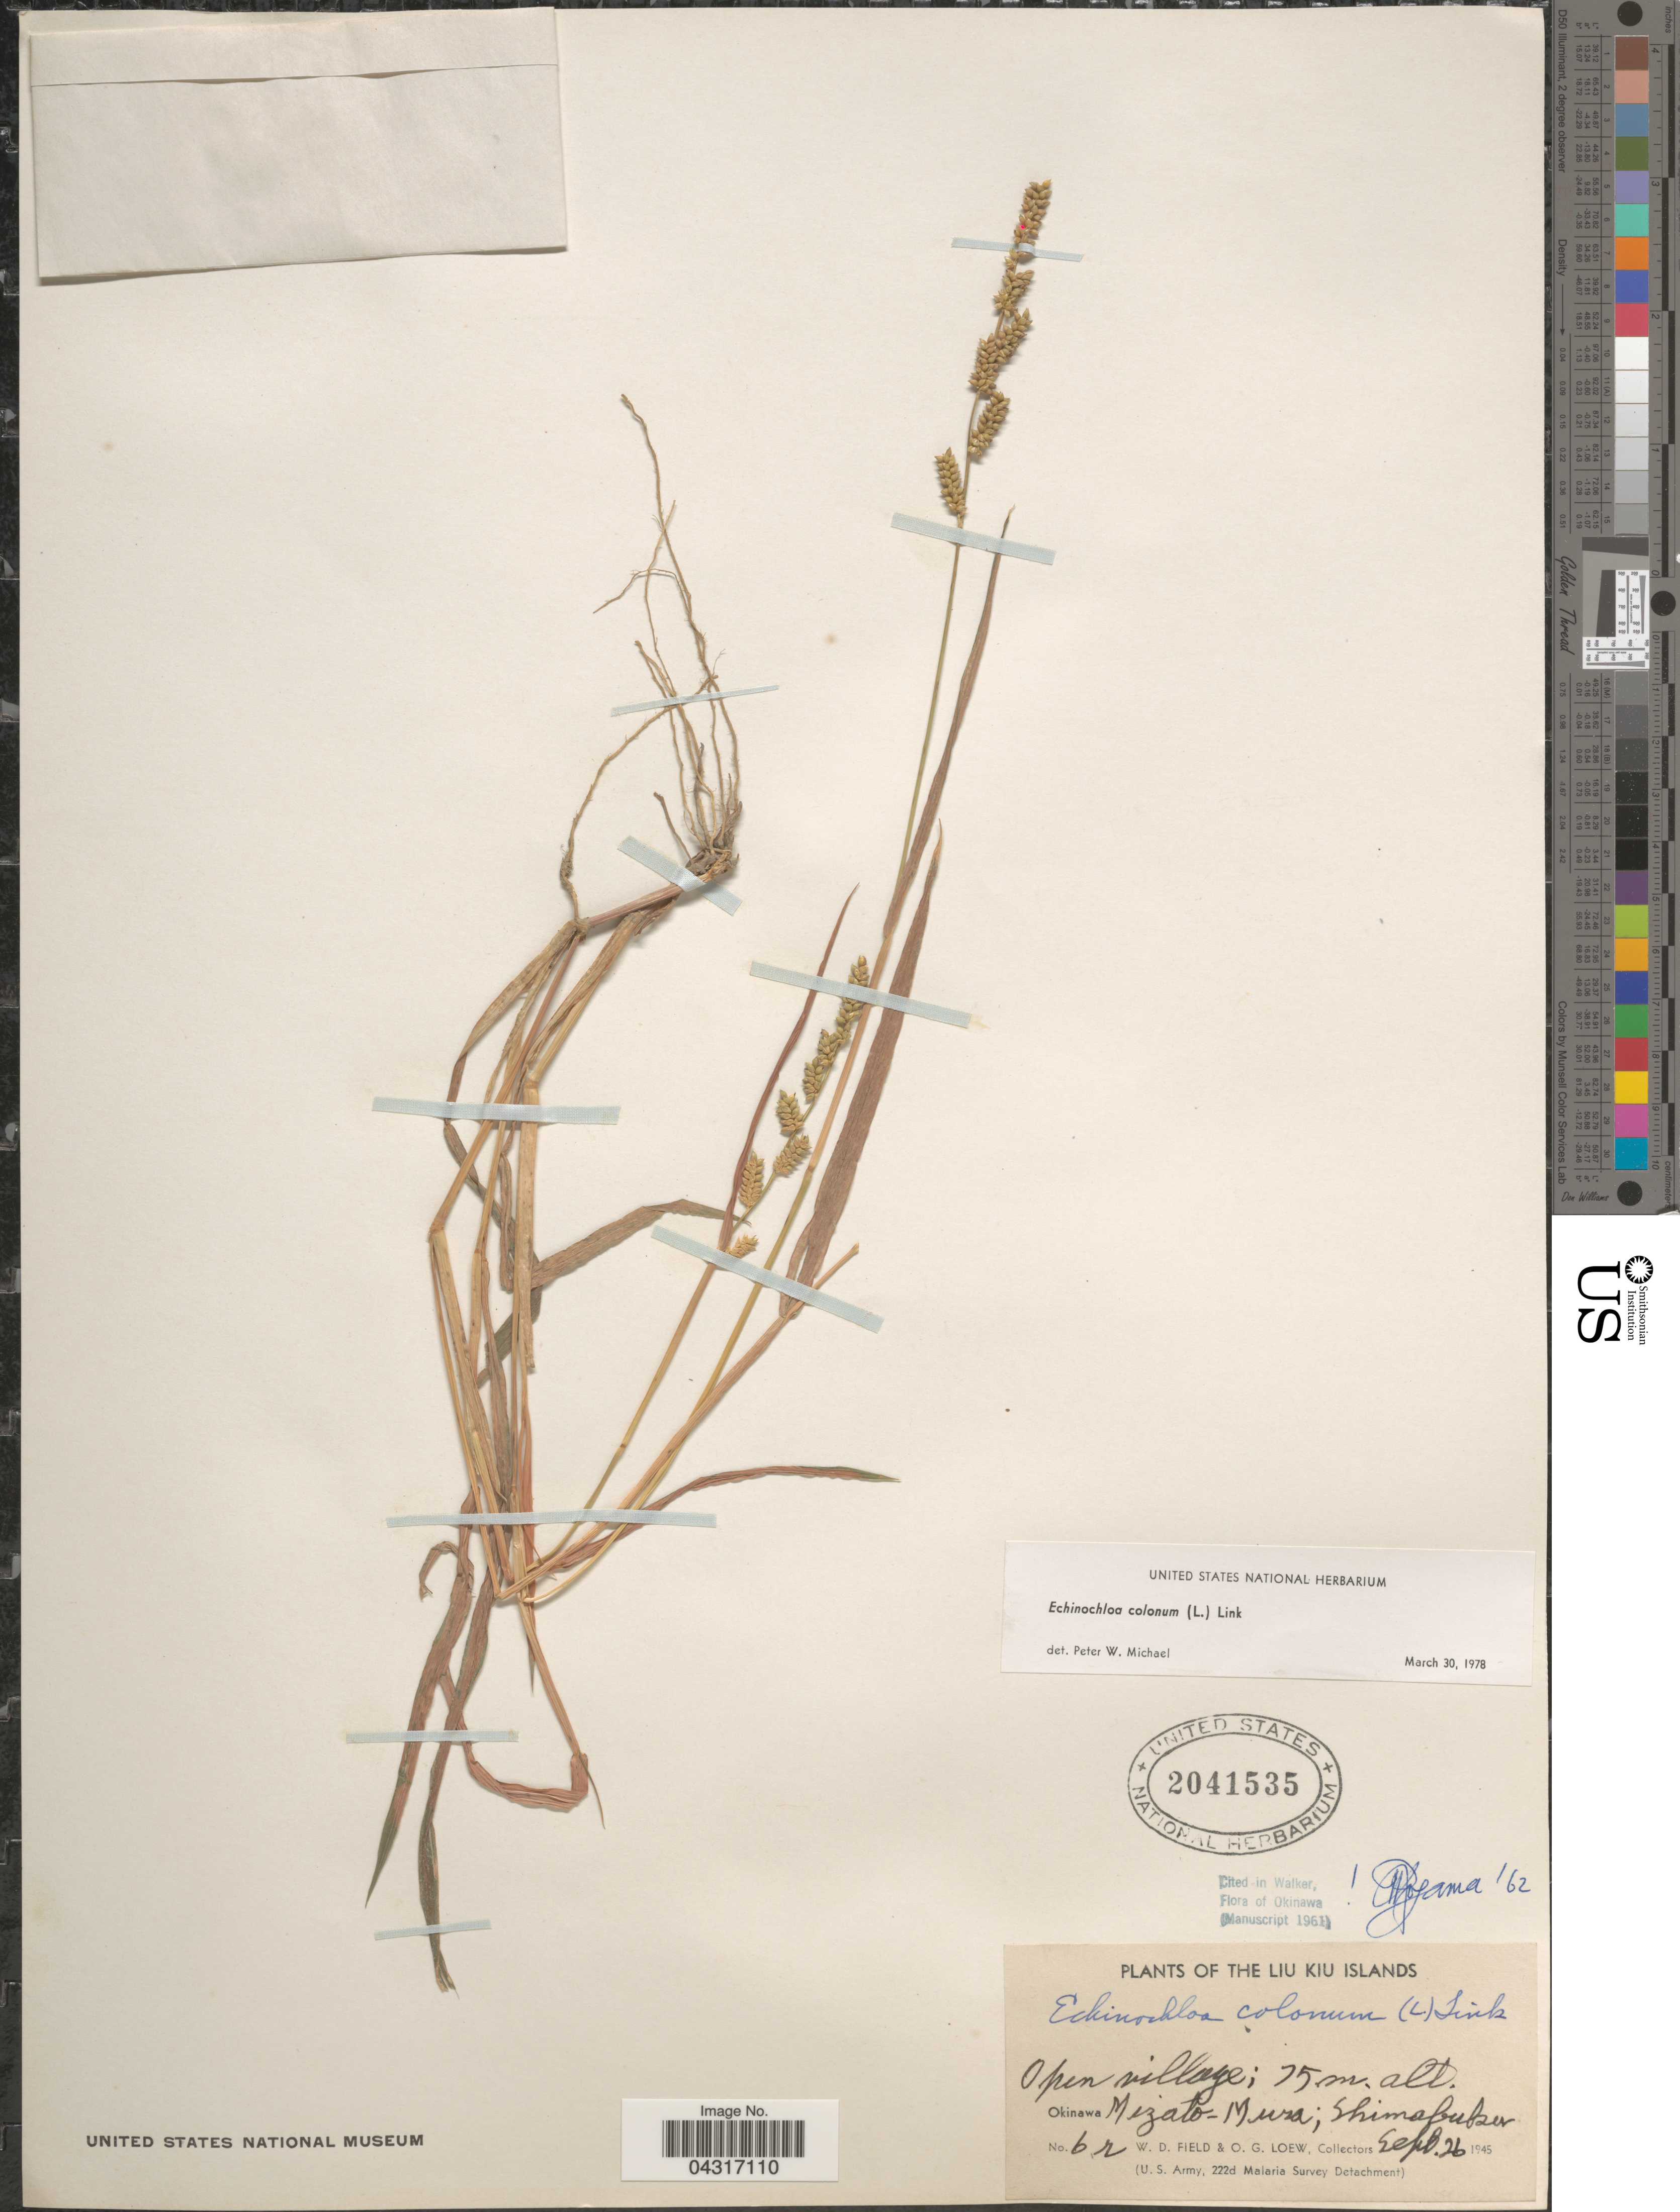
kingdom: Plantae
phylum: Tracheophyta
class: Liliopsida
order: Poales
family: Poaceae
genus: Echinochloa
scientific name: Echinochloa colona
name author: (L.) Link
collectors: W. D. Field & O. G. Loew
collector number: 6r*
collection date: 1945-09-26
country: Japan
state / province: Okinawa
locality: The Liu Kiu Islands. Mizato-Mura; Shimabuku. (U.S. Army, 222d Malaria Survey Detachment) [unsure placement].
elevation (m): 15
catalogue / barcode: US 2041535